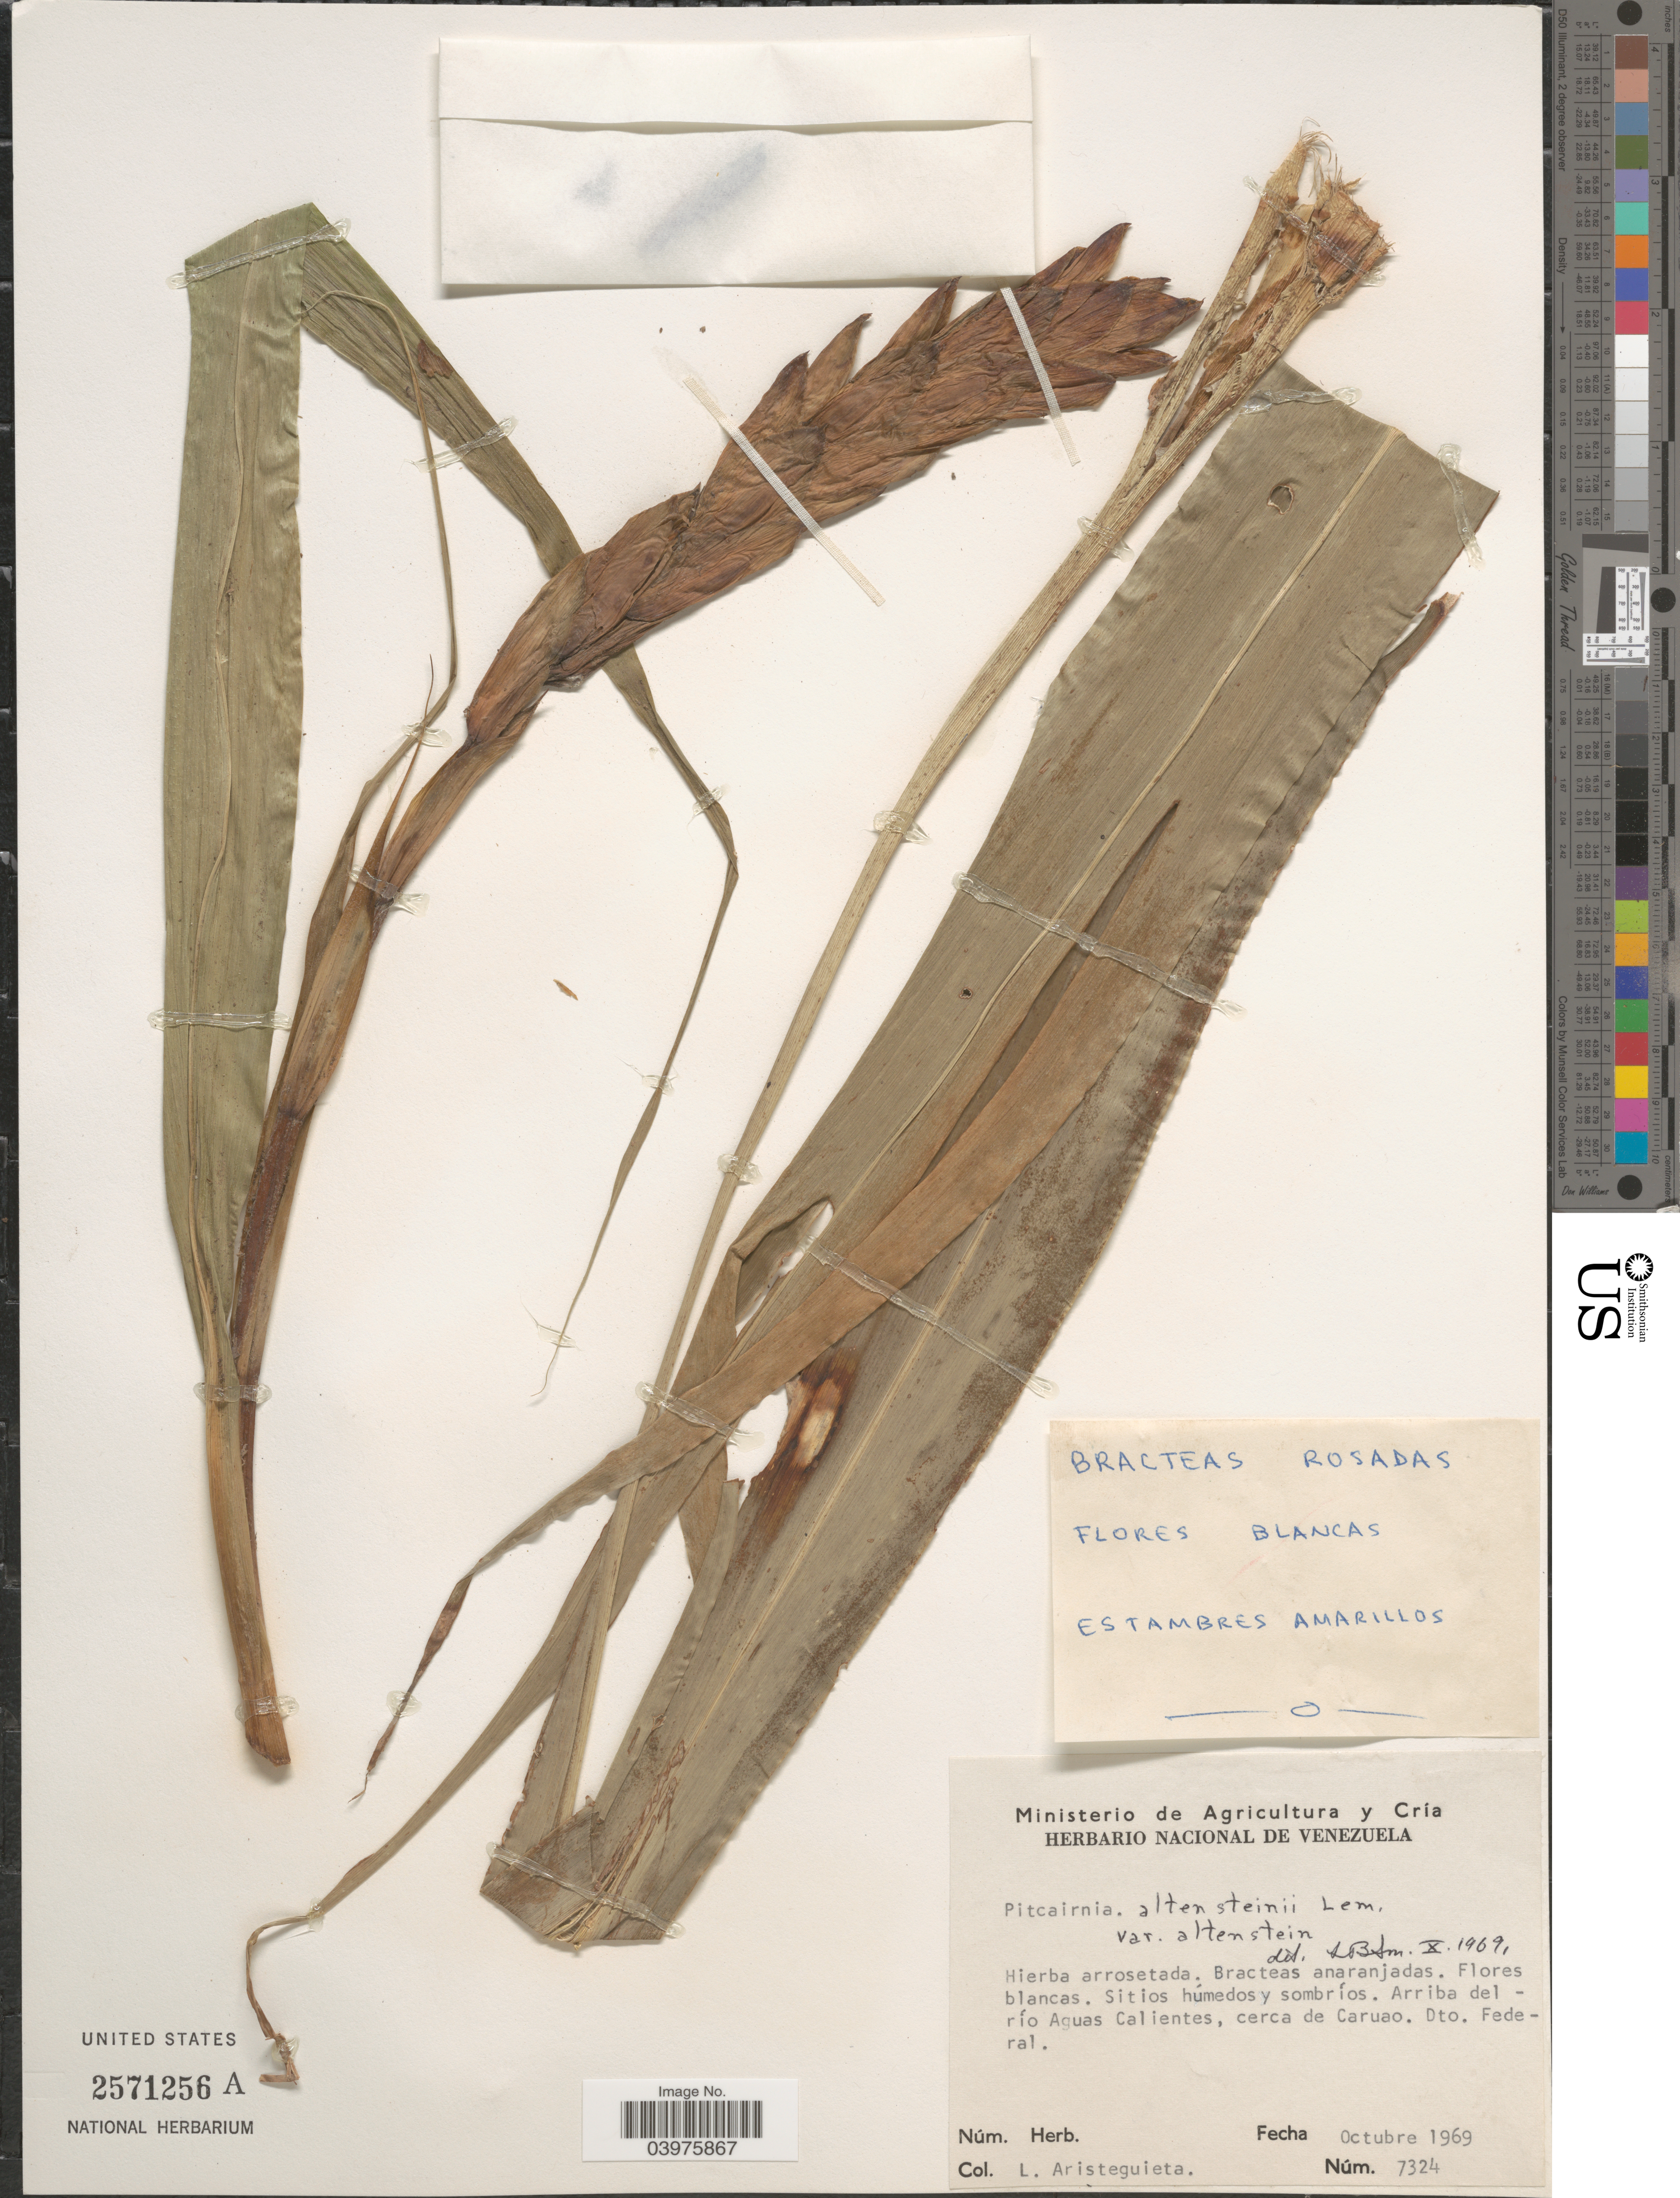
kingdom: Plantae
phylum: Tracheophyta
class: Liliopsida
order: Poales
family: Bromeliaceae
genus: Pitcairnia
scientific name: Pitcairnia altensteinii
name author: (Link et al.) Lem.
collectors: L. Aristeguieta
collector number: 7324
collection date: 1969-10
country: Venezuela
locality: Arriba delrío Aguas Calientes, cerca de Caruao. Dto. Federal.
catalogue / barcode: US 2571256A